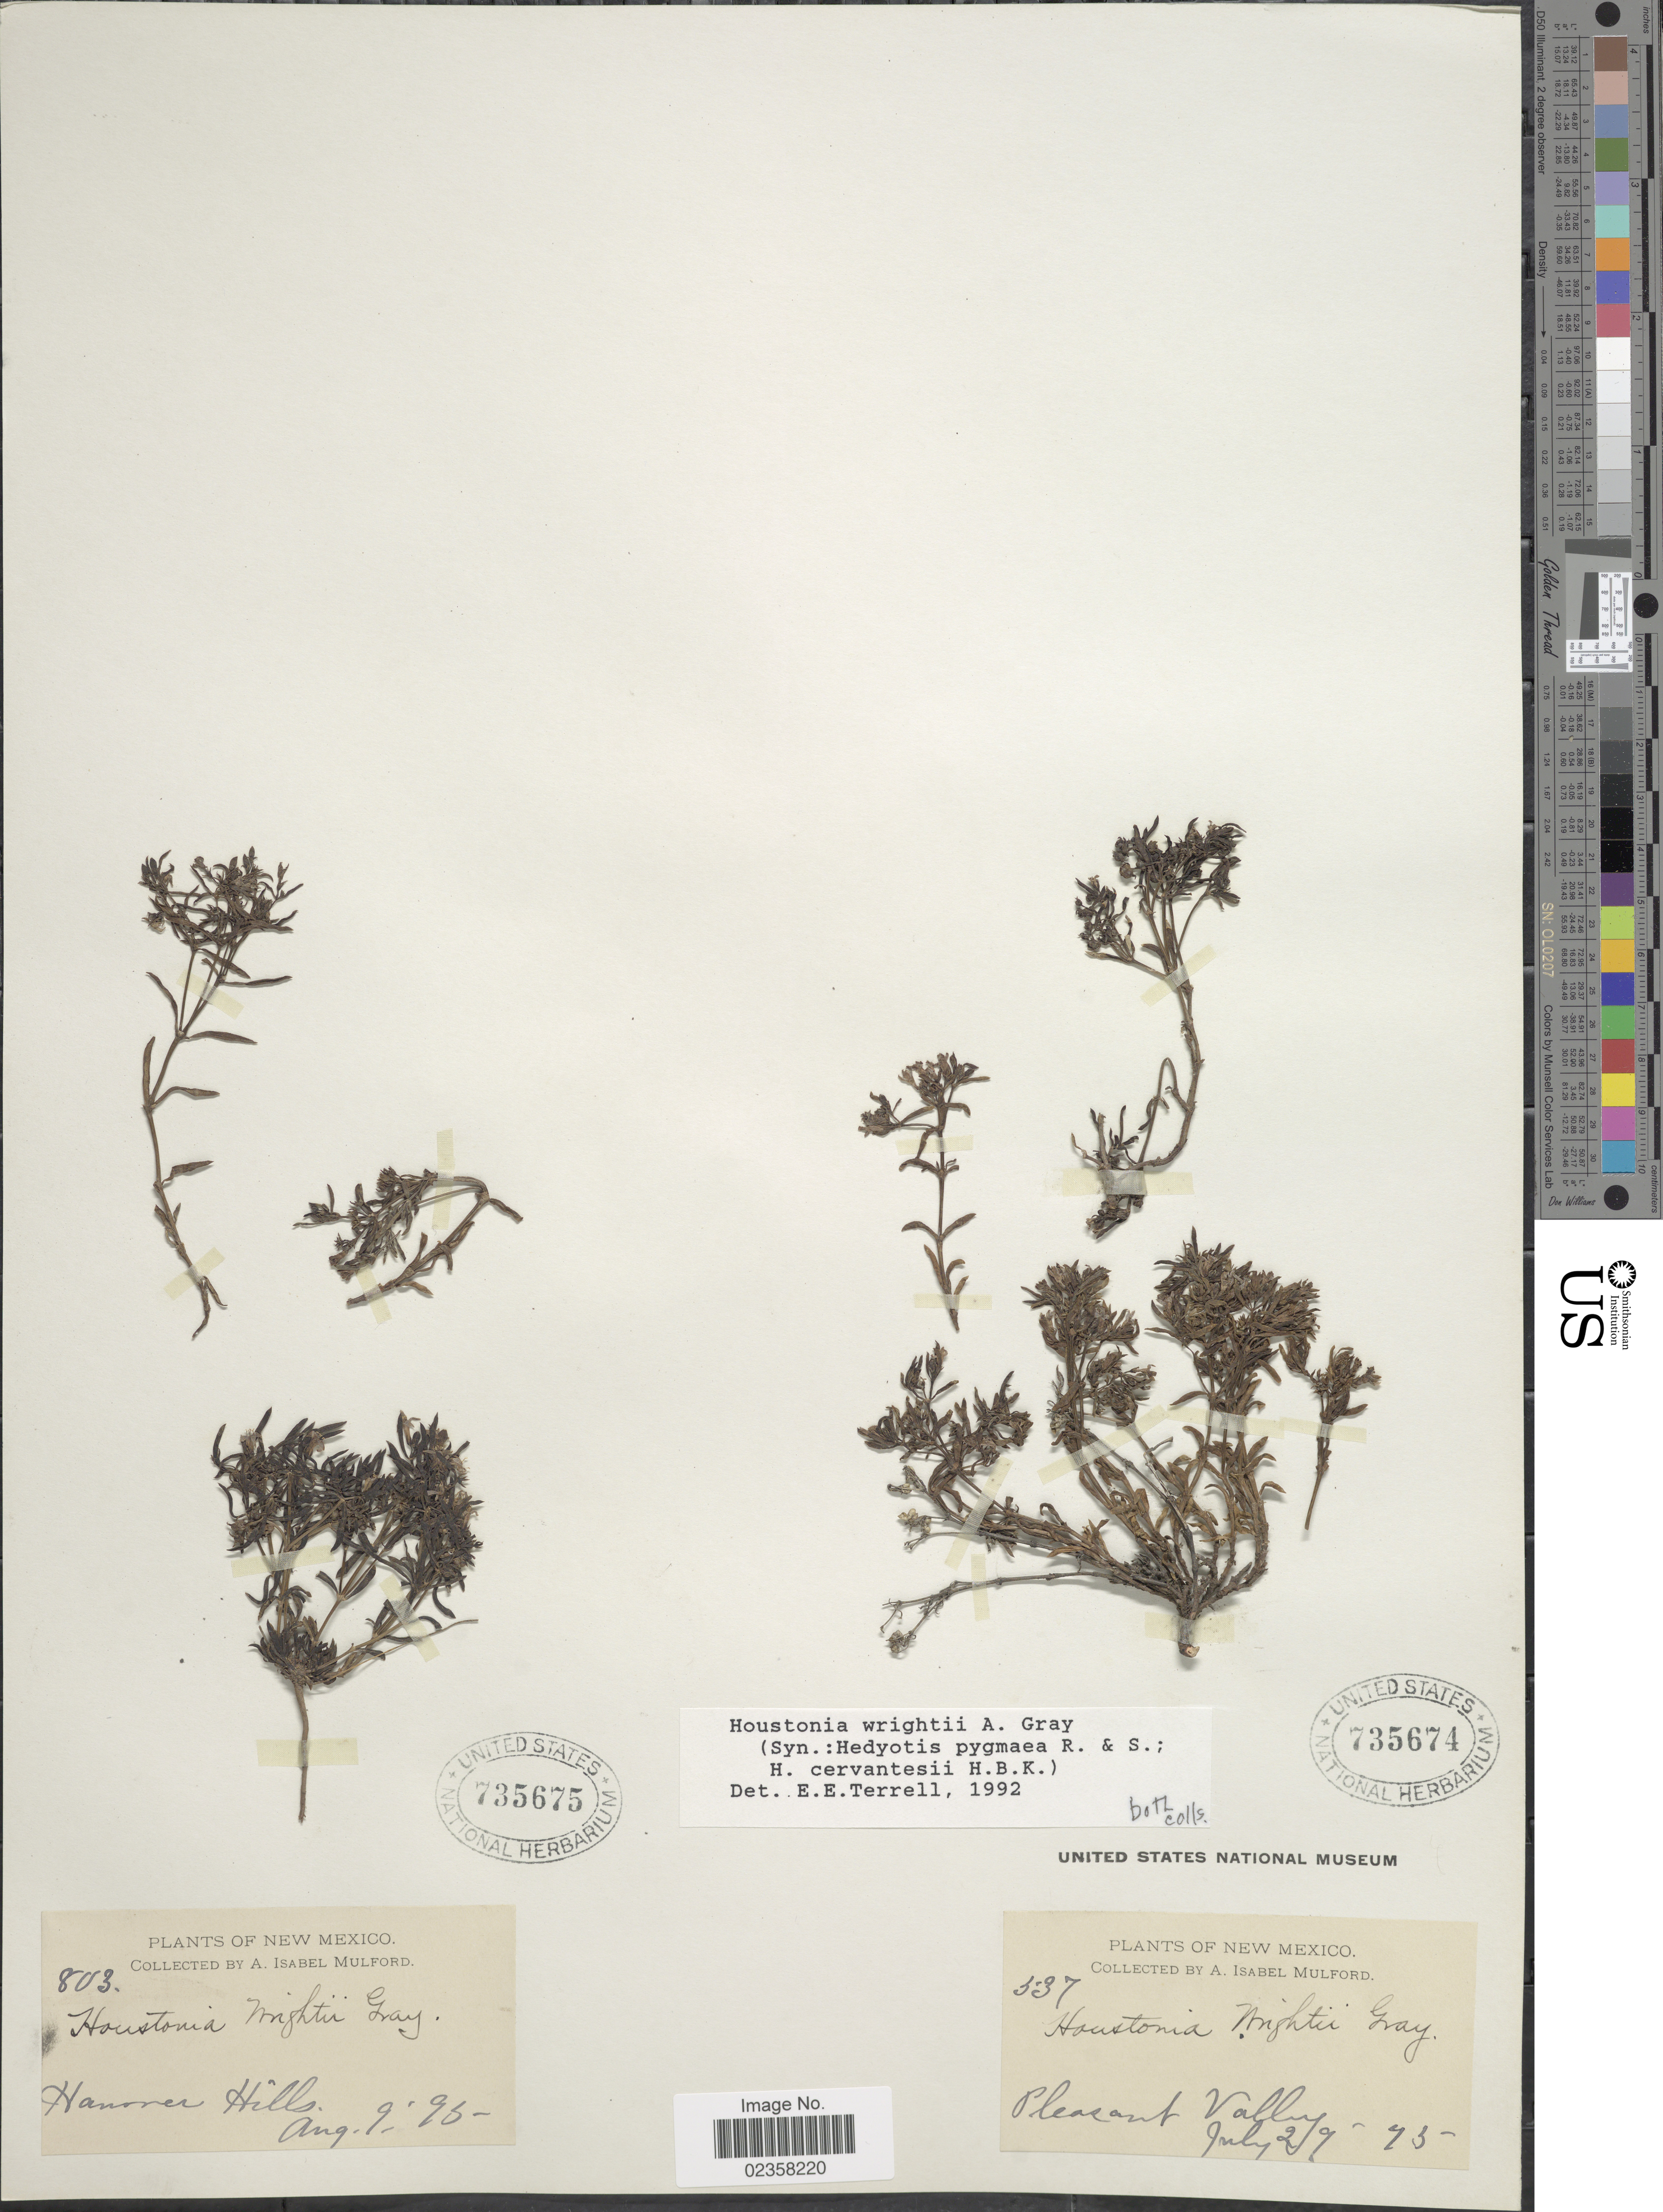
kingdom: Plantae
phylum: Tracheophyta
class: Magnoliopsida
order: Gentianales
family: Rubiaceae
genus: Houstonia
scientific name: Houstonia wrightii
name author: (A. Gray) A. Gray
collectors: A. Mulford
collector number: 537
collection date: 1895-07-29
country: United States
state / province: New Mexico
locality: Pleasant Valley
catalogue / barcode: US 735674